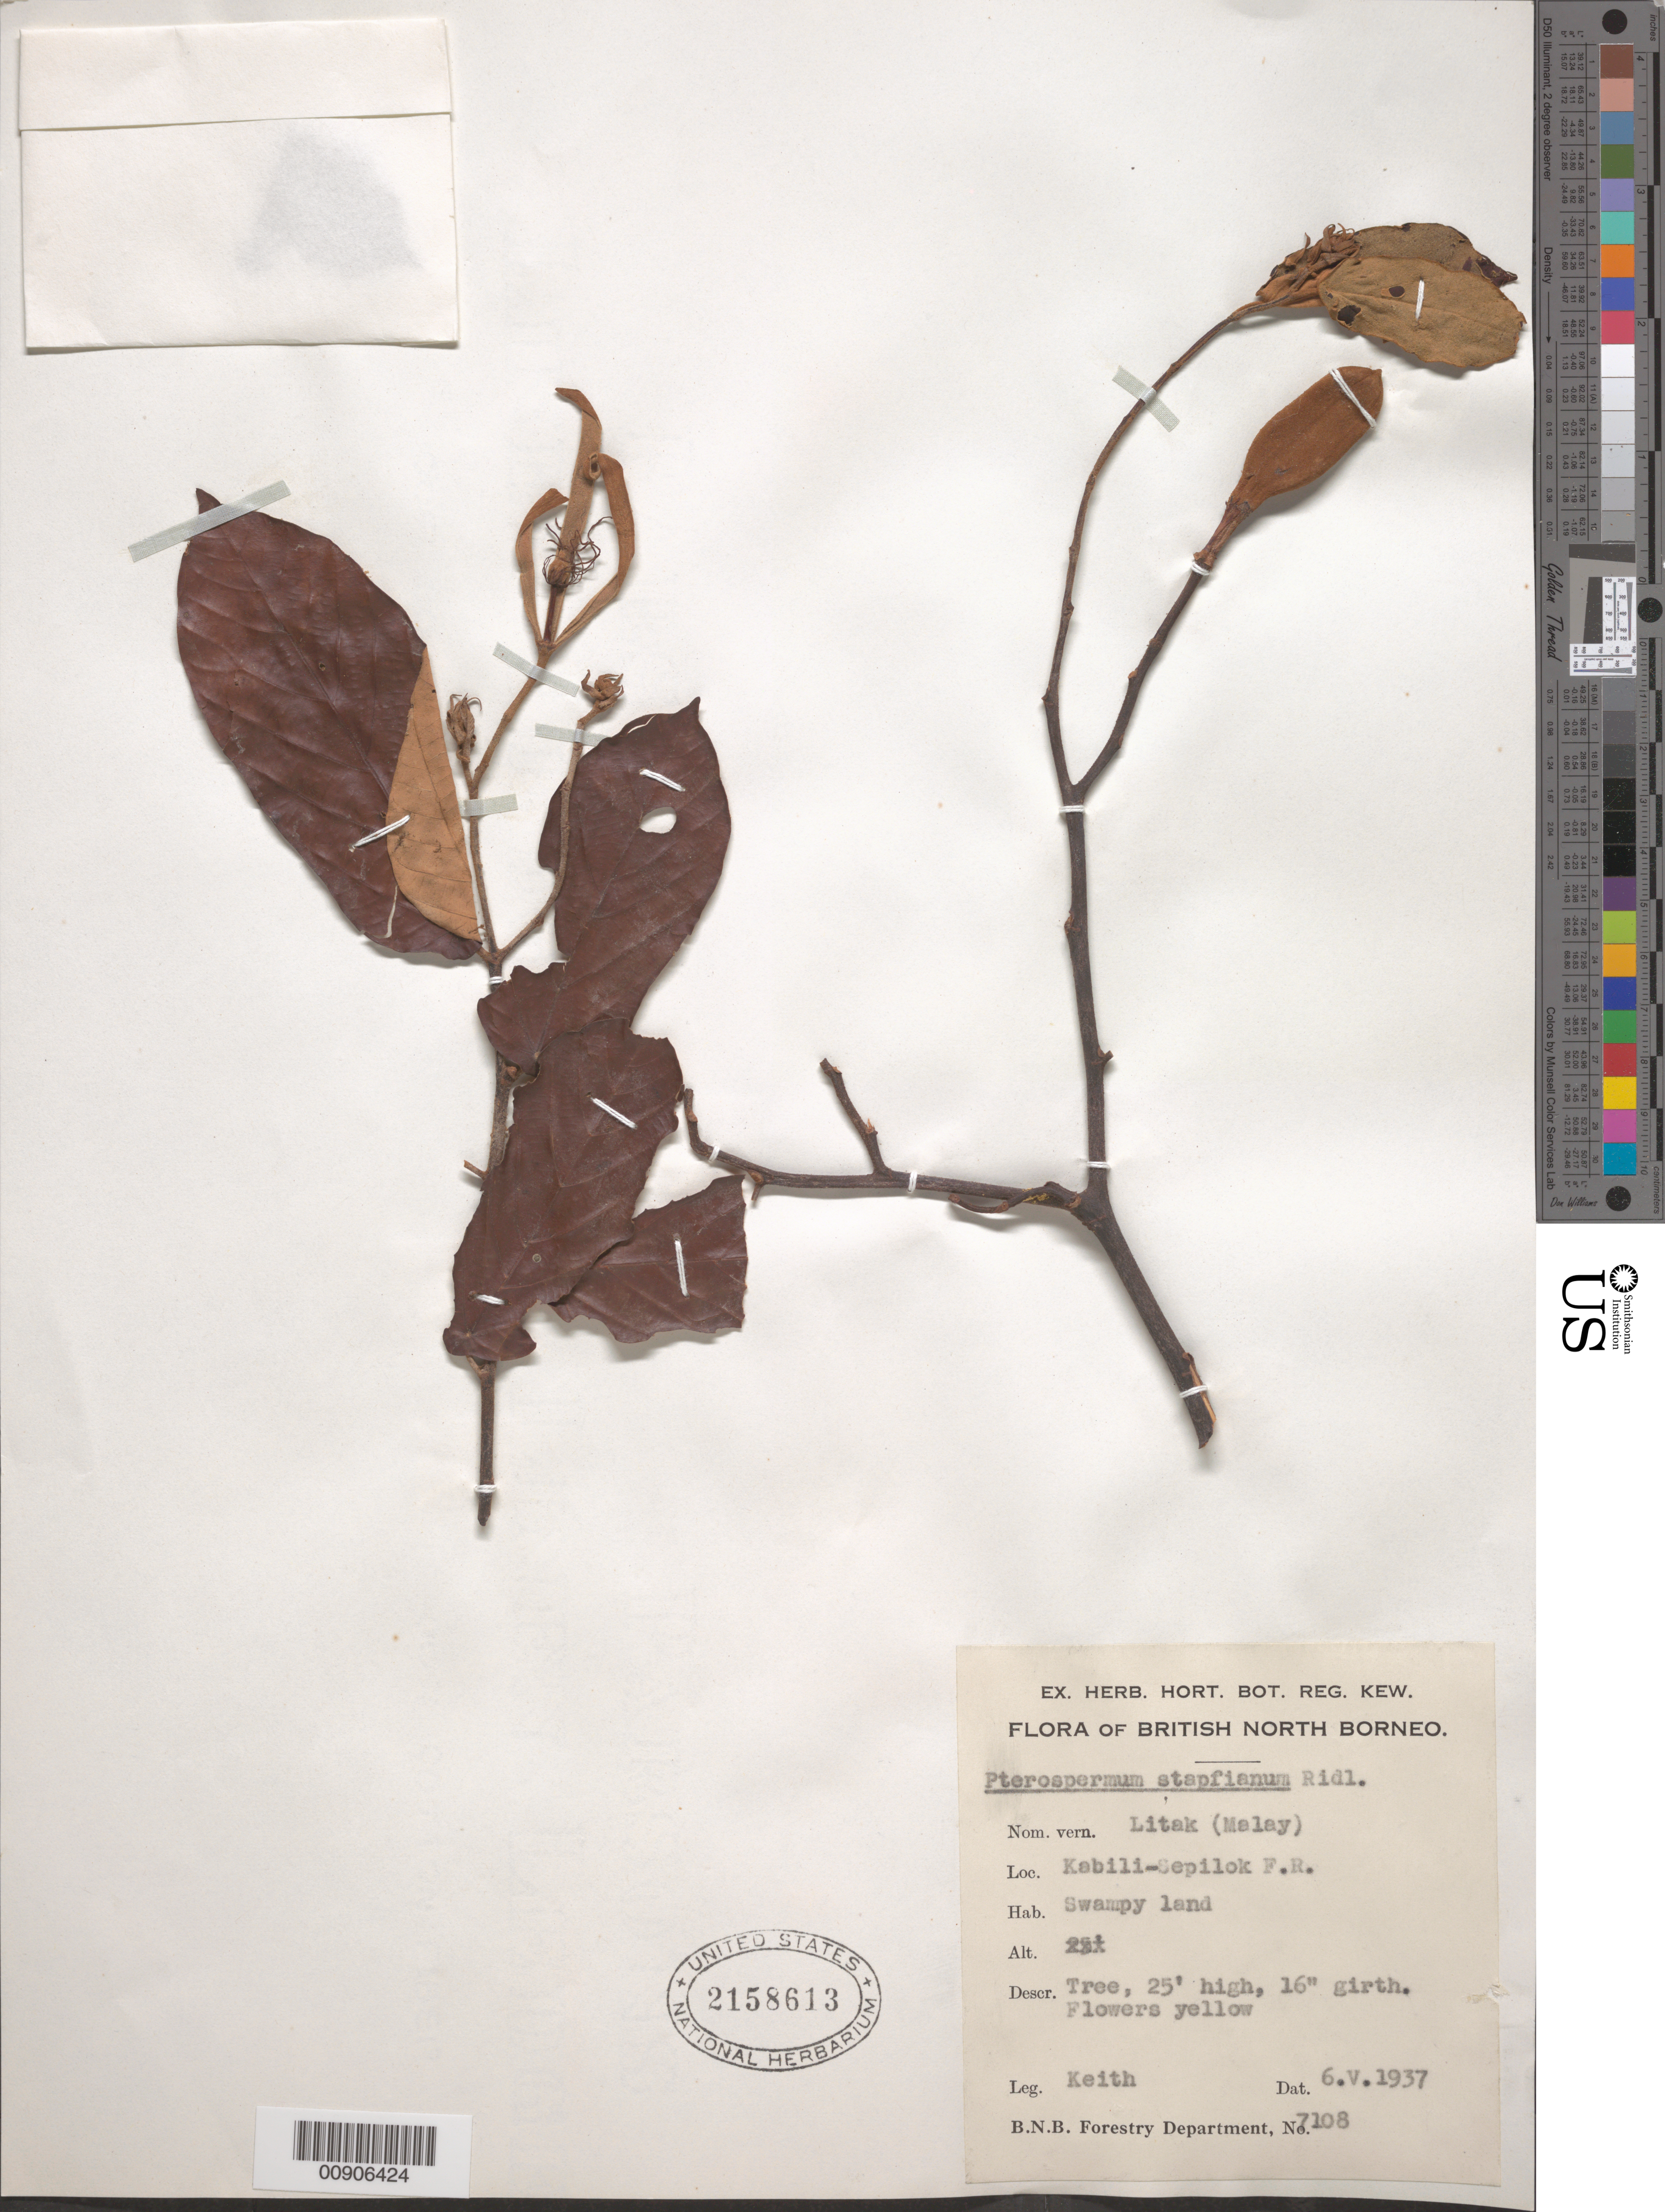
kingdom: Plantae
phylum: Tracheophyta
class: Magnoliopsida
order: Malvales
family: Malvaceae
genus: Pterospermum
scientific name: Pterospermum stapfianum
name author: Ridl.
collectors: H. Keith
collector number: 7108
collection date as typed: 06 May 1937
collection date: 1937-05-06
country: Indonesia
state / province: Kalimantan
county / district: Kalimantan Barat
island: Borneo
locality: Kabili-Sepilok F.R.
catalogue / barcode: US 2158613